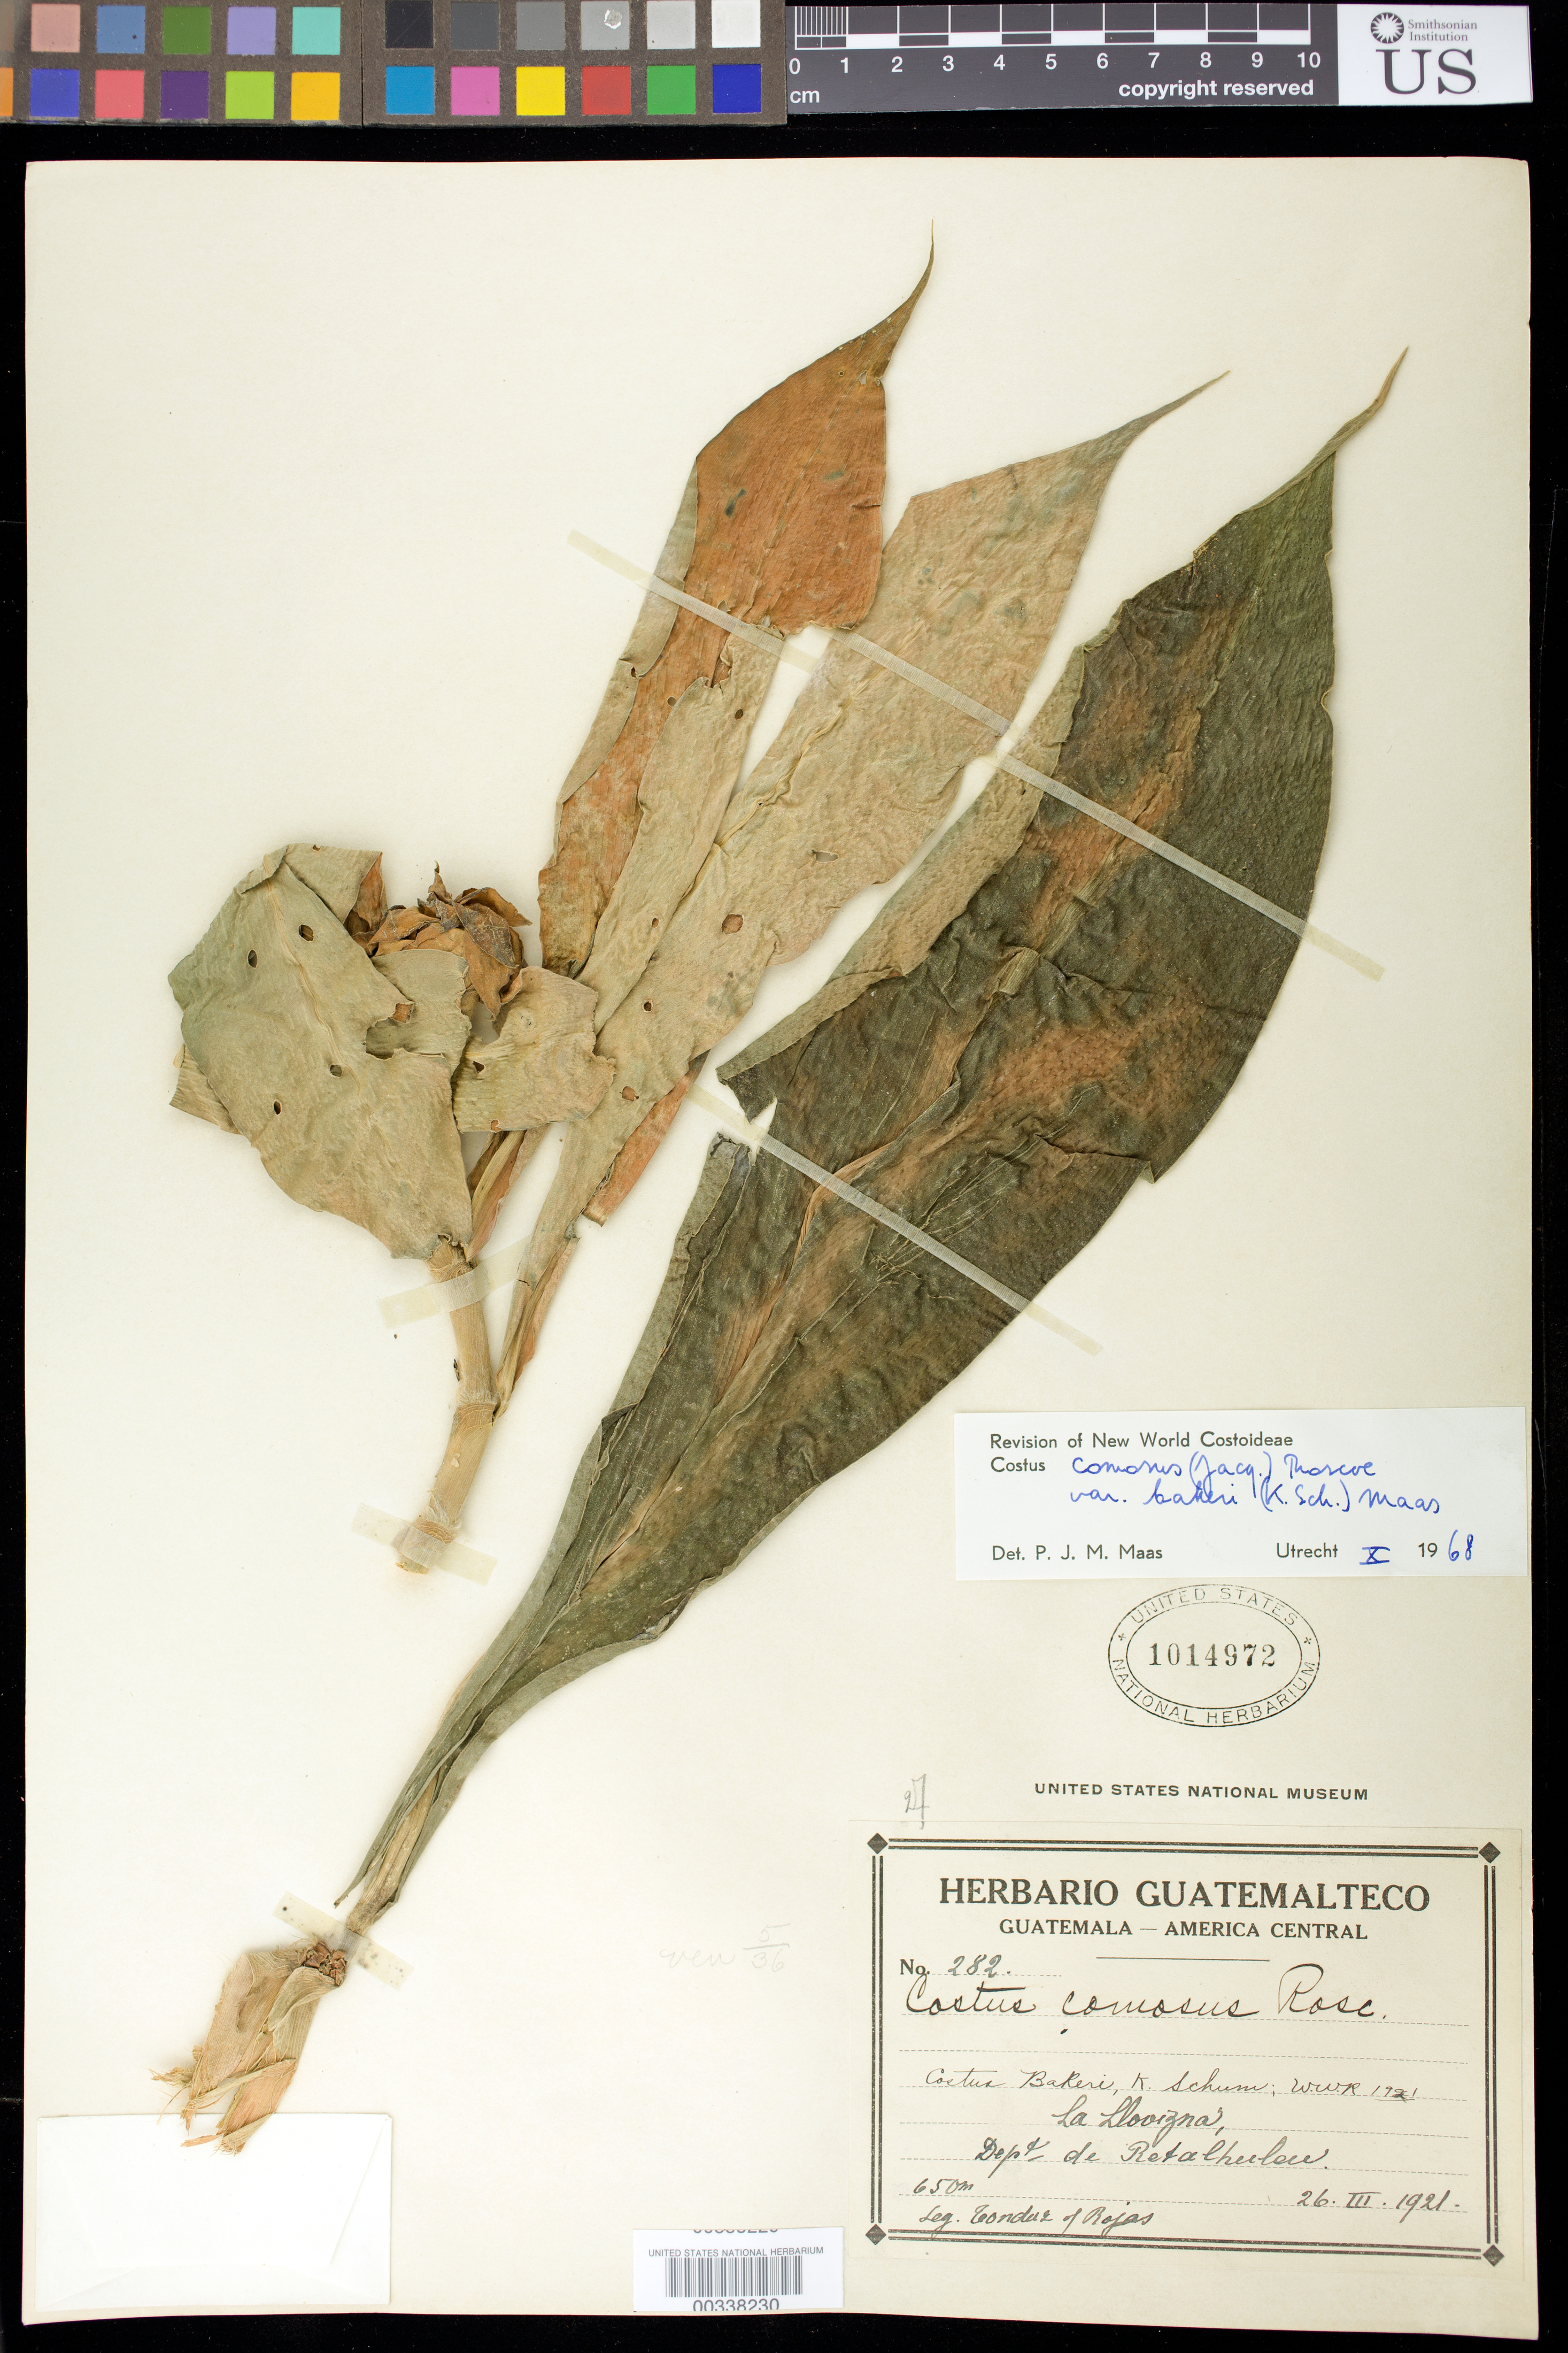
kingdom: Plantae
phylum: Tracheophyta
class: Liliopsida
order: Zingiberales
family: Costaceae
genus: Costus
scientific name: Costus comosus var. bakeri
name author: (K. Schum.) Maas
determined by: Maas, Paul J. M.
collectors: A. Tonduz & Rojas, --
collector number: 282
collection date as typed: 26 Mar 1921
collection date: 1921-03-26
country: Guatemala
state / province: Retalhuleu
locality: La Looizna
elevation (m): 650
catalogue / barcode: US 1014972